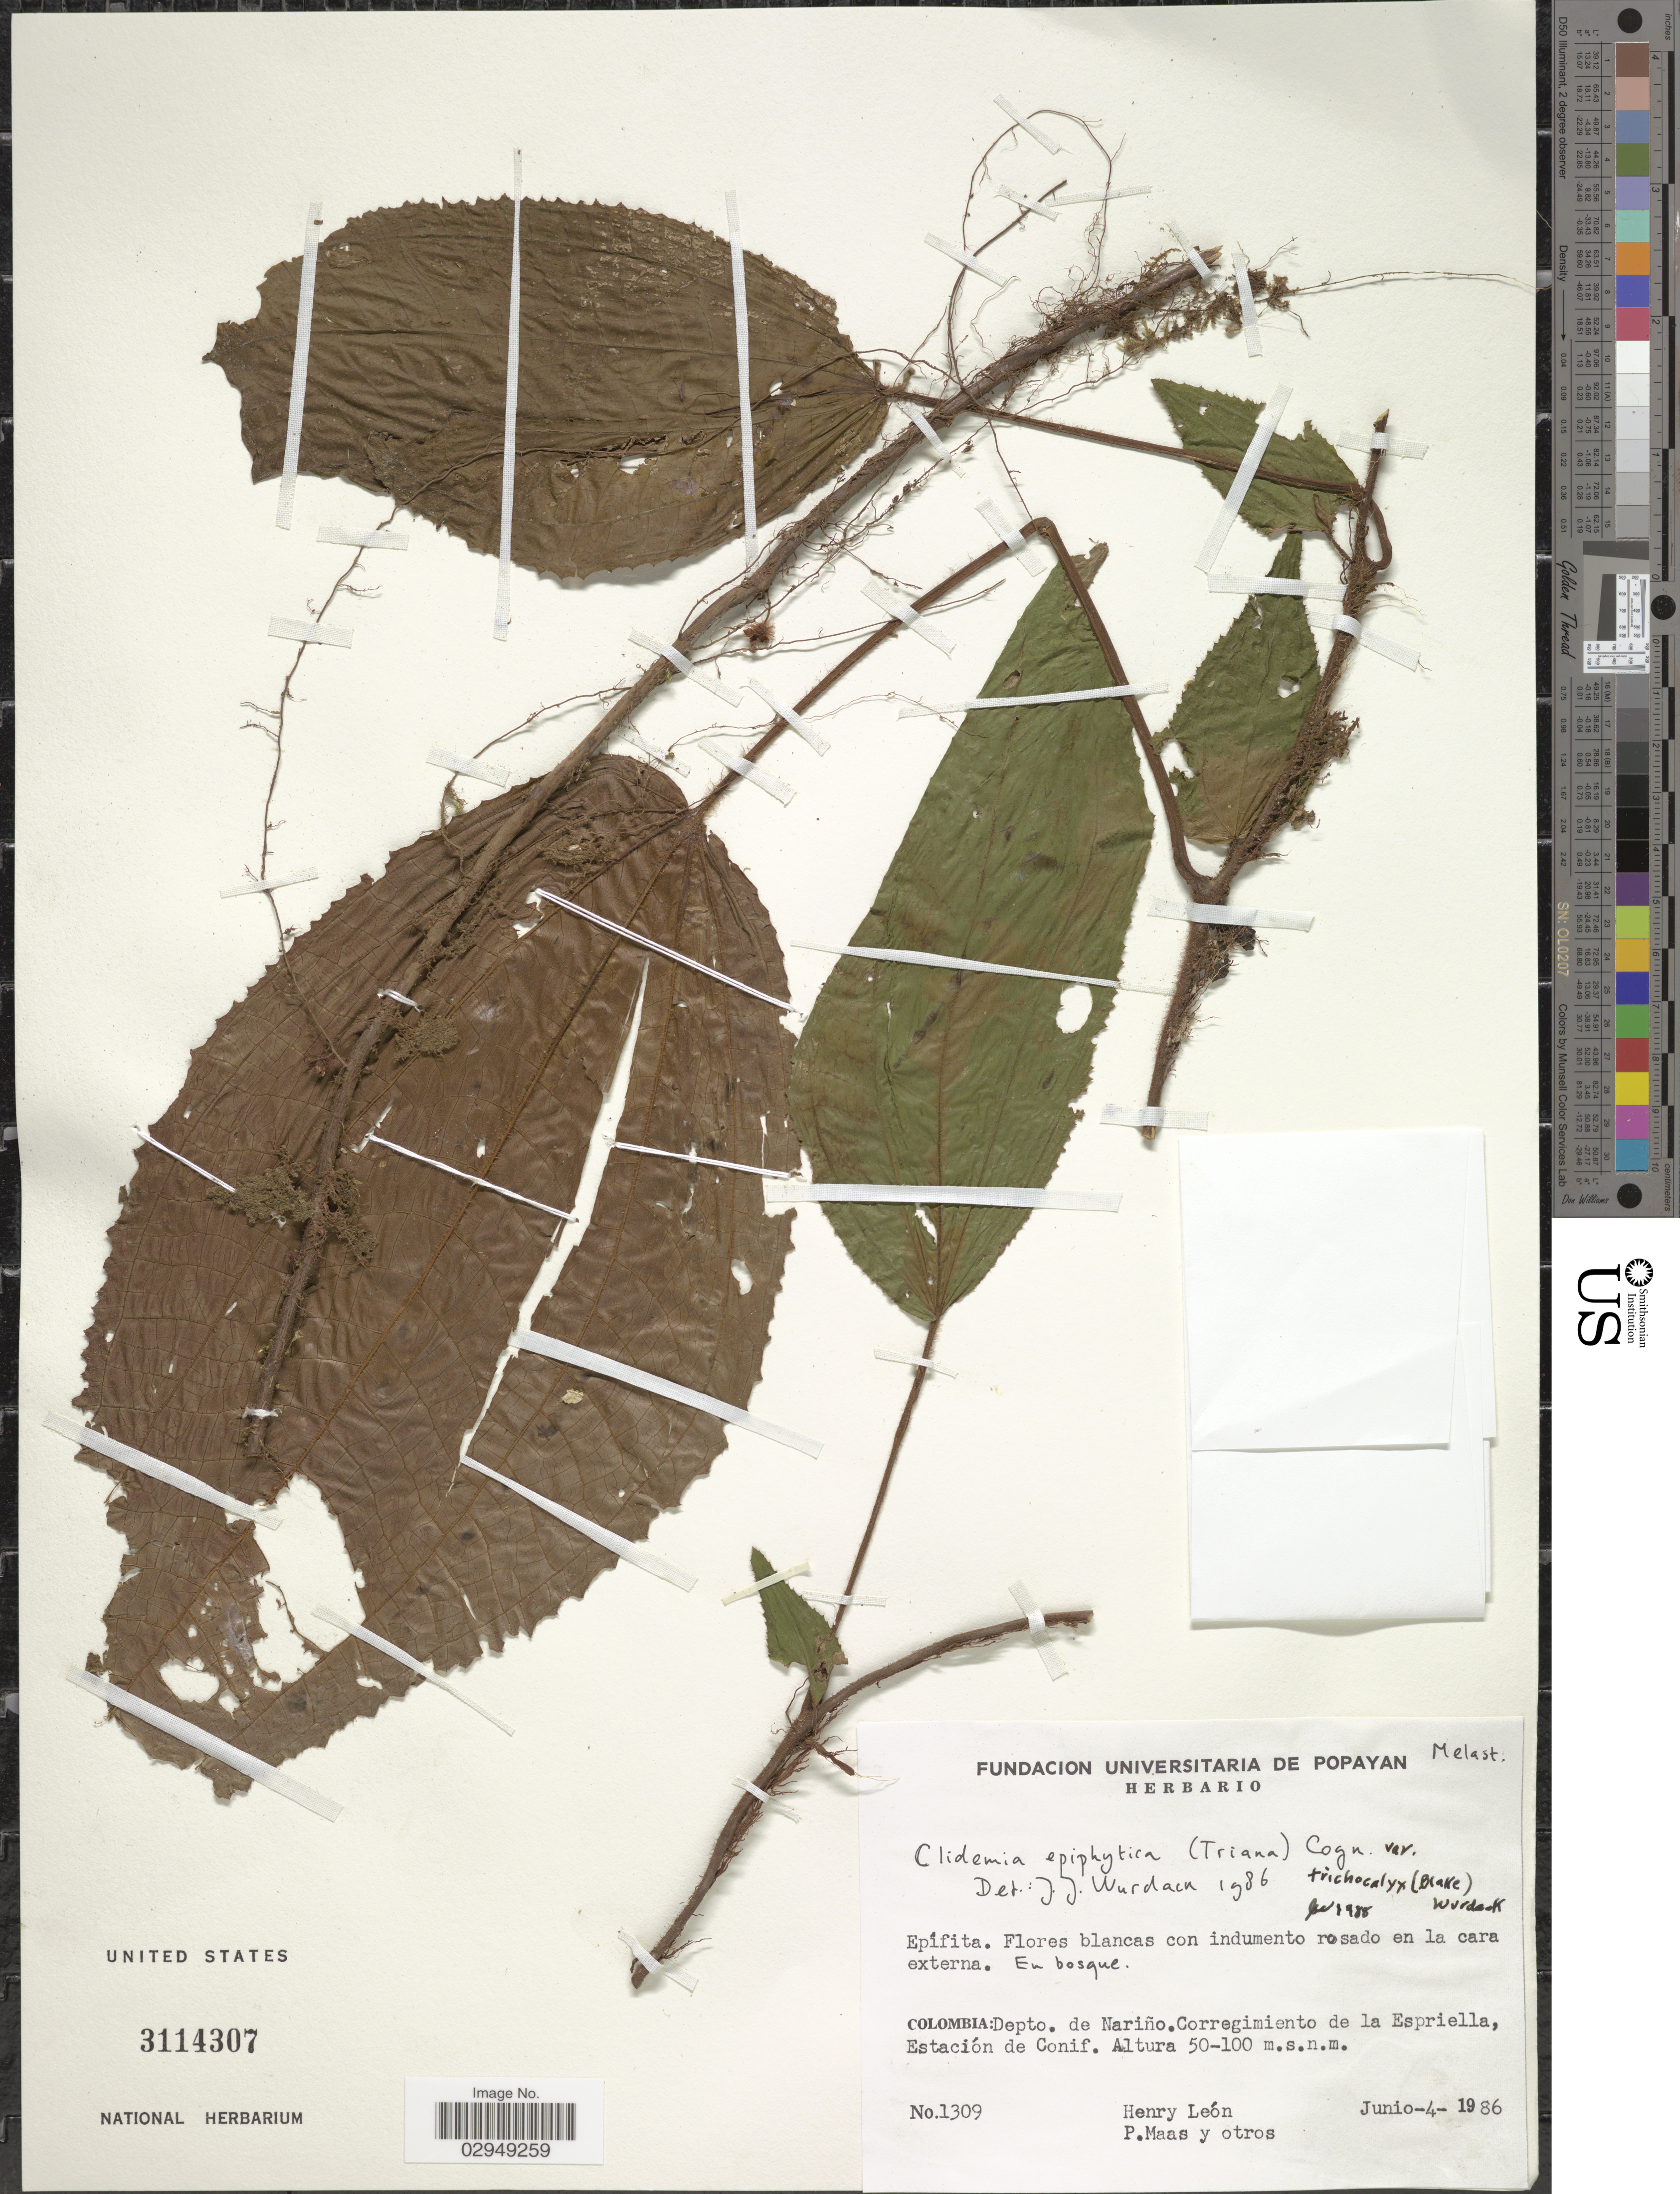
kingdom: Plantae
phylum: Tracheophyta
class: Magnoliopsida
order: Myrtales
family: Melastomataceae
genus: Clidemia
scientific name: Clidemia epiphytica var. trichocalyx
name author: (S.F. Blake) Wurdack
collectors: Henry Leon, P. Maas & et al.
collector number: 1309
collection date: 1986-06-04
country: Colombia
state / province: Nariño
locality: Depto. de Nariño, Corregimiento de la Espriella, Estación de Conif.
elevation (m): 50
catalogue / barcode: US 3114307